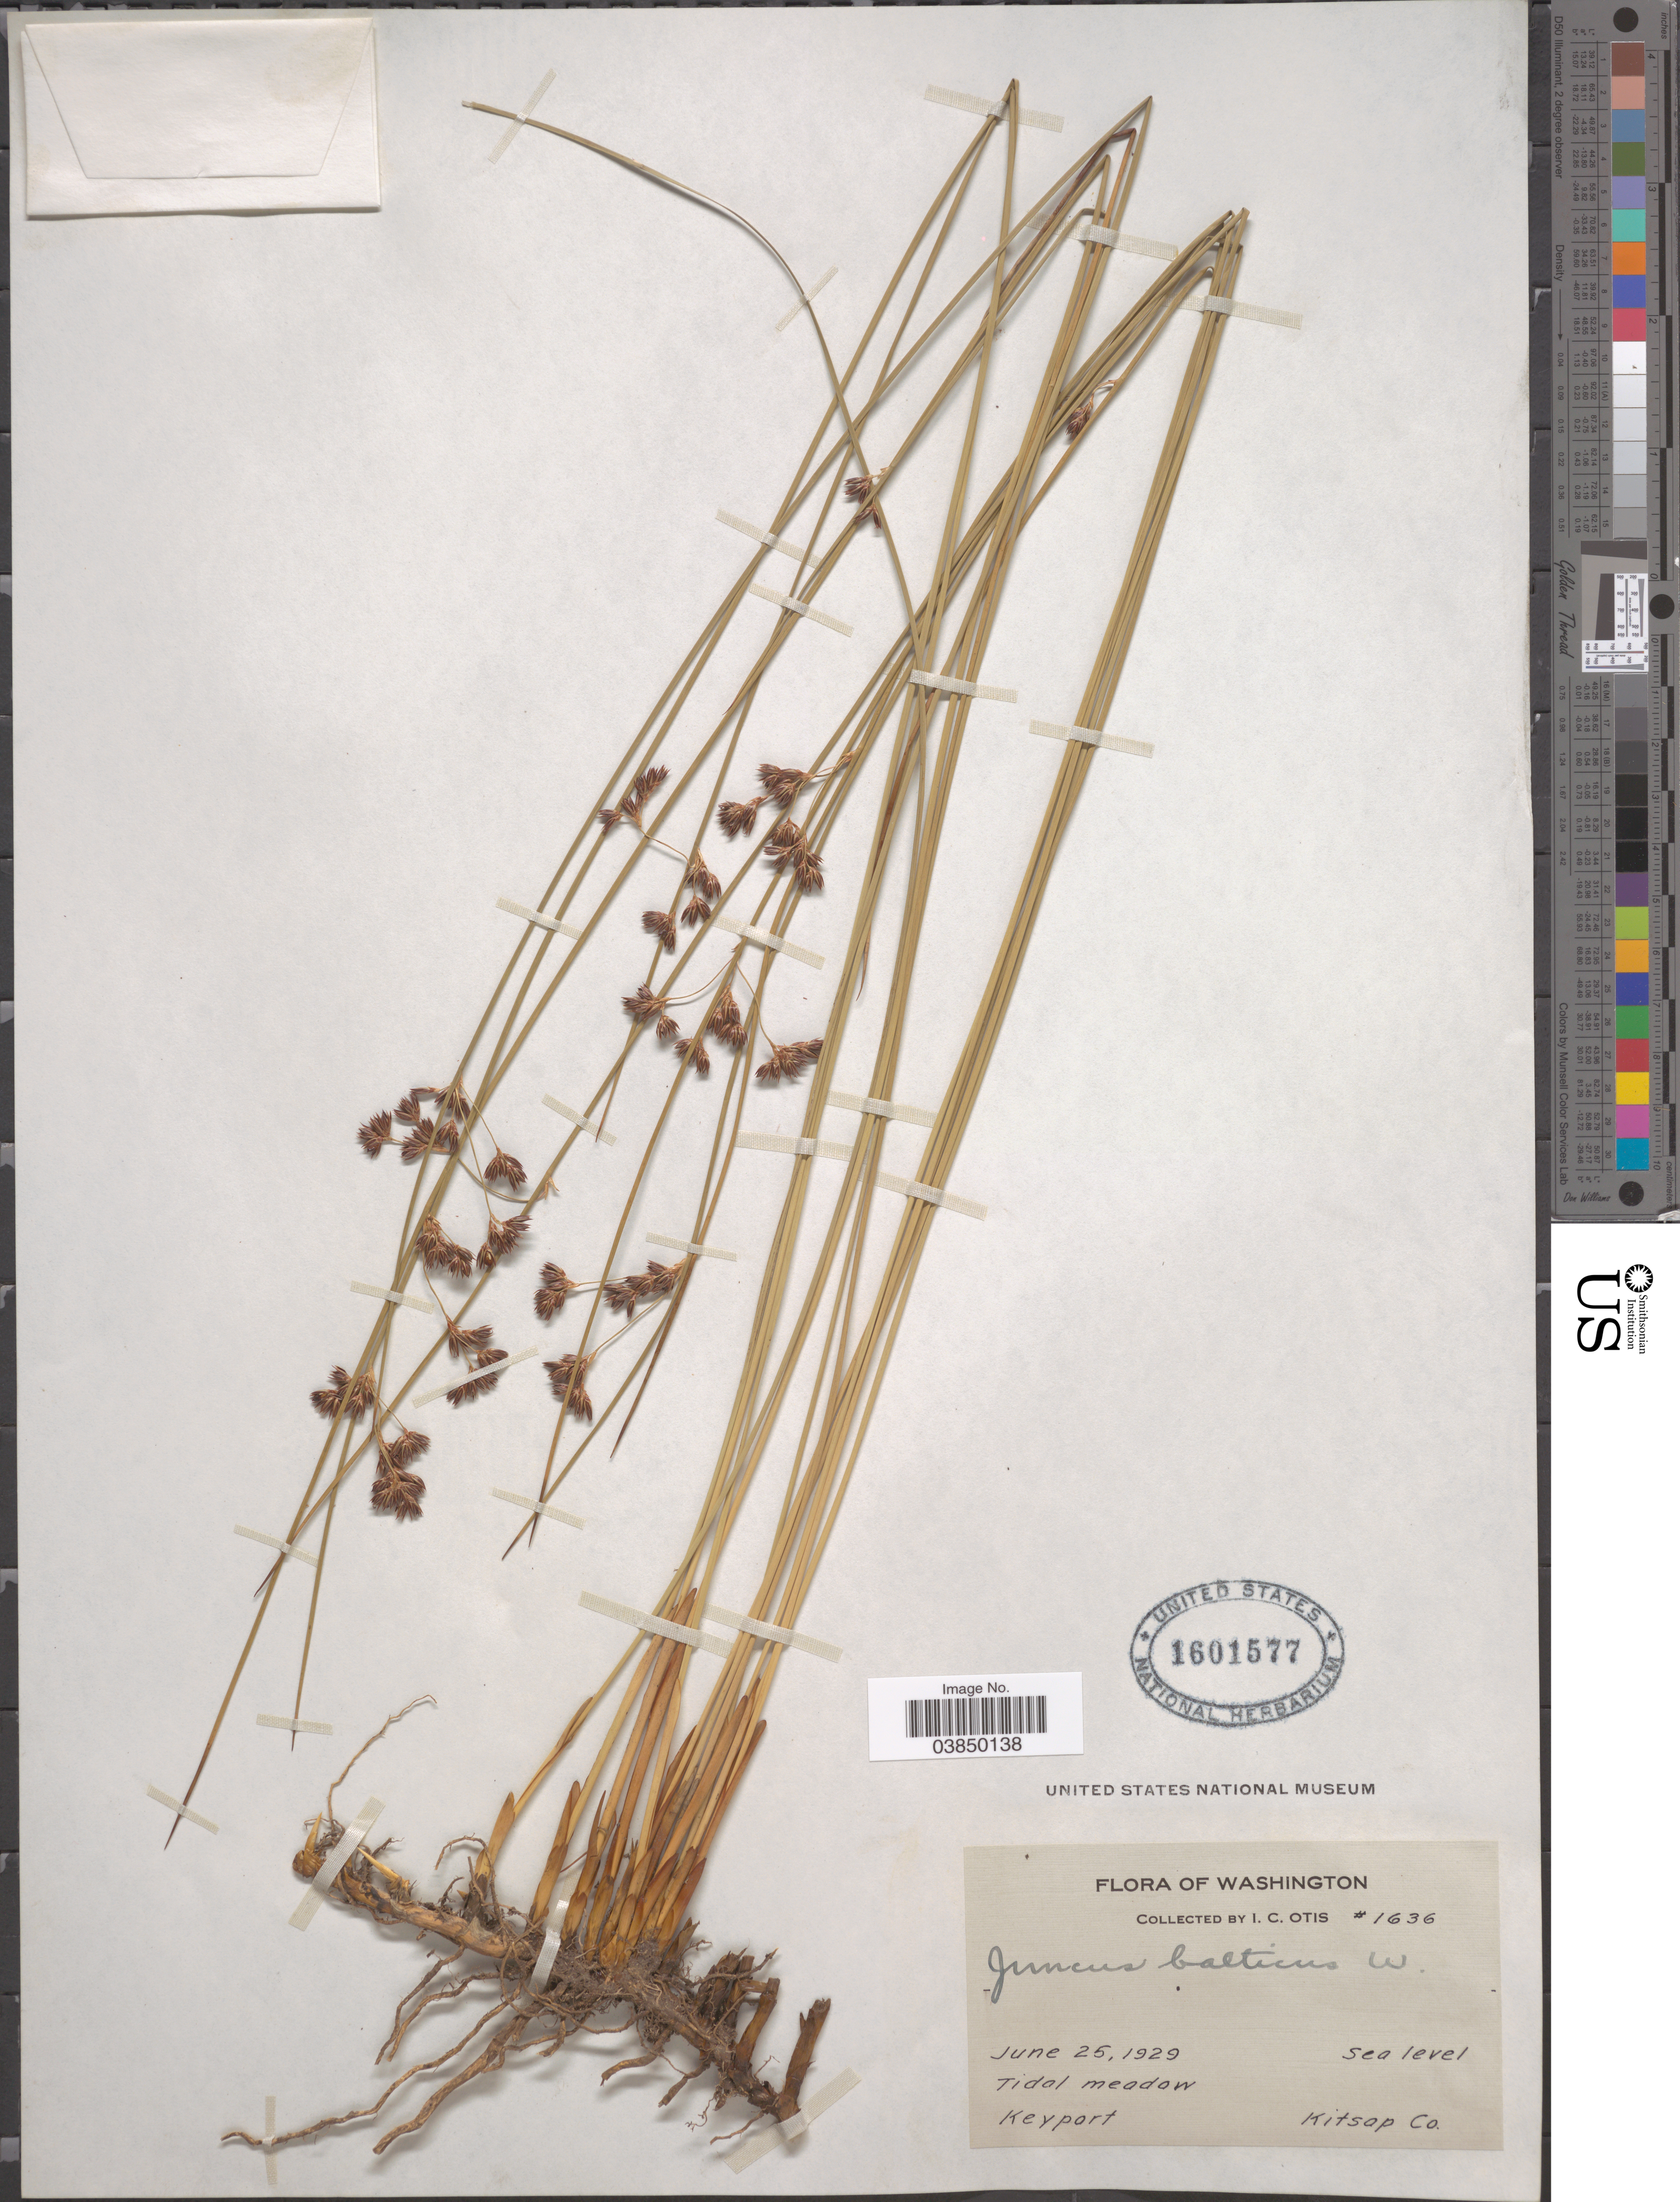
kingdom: Plantae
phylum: Tracheophyta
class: Liliopsida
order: Poales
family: Juncaceae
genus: Juncus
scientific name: Juncus balticus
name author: Willd.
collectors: I. C. Otis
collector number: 1636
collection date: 1929-06-25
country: United States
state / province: Washington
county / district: Kitsap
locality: Tidal meadow. Keyport. Kitsap Co.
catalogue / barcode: US 1601577